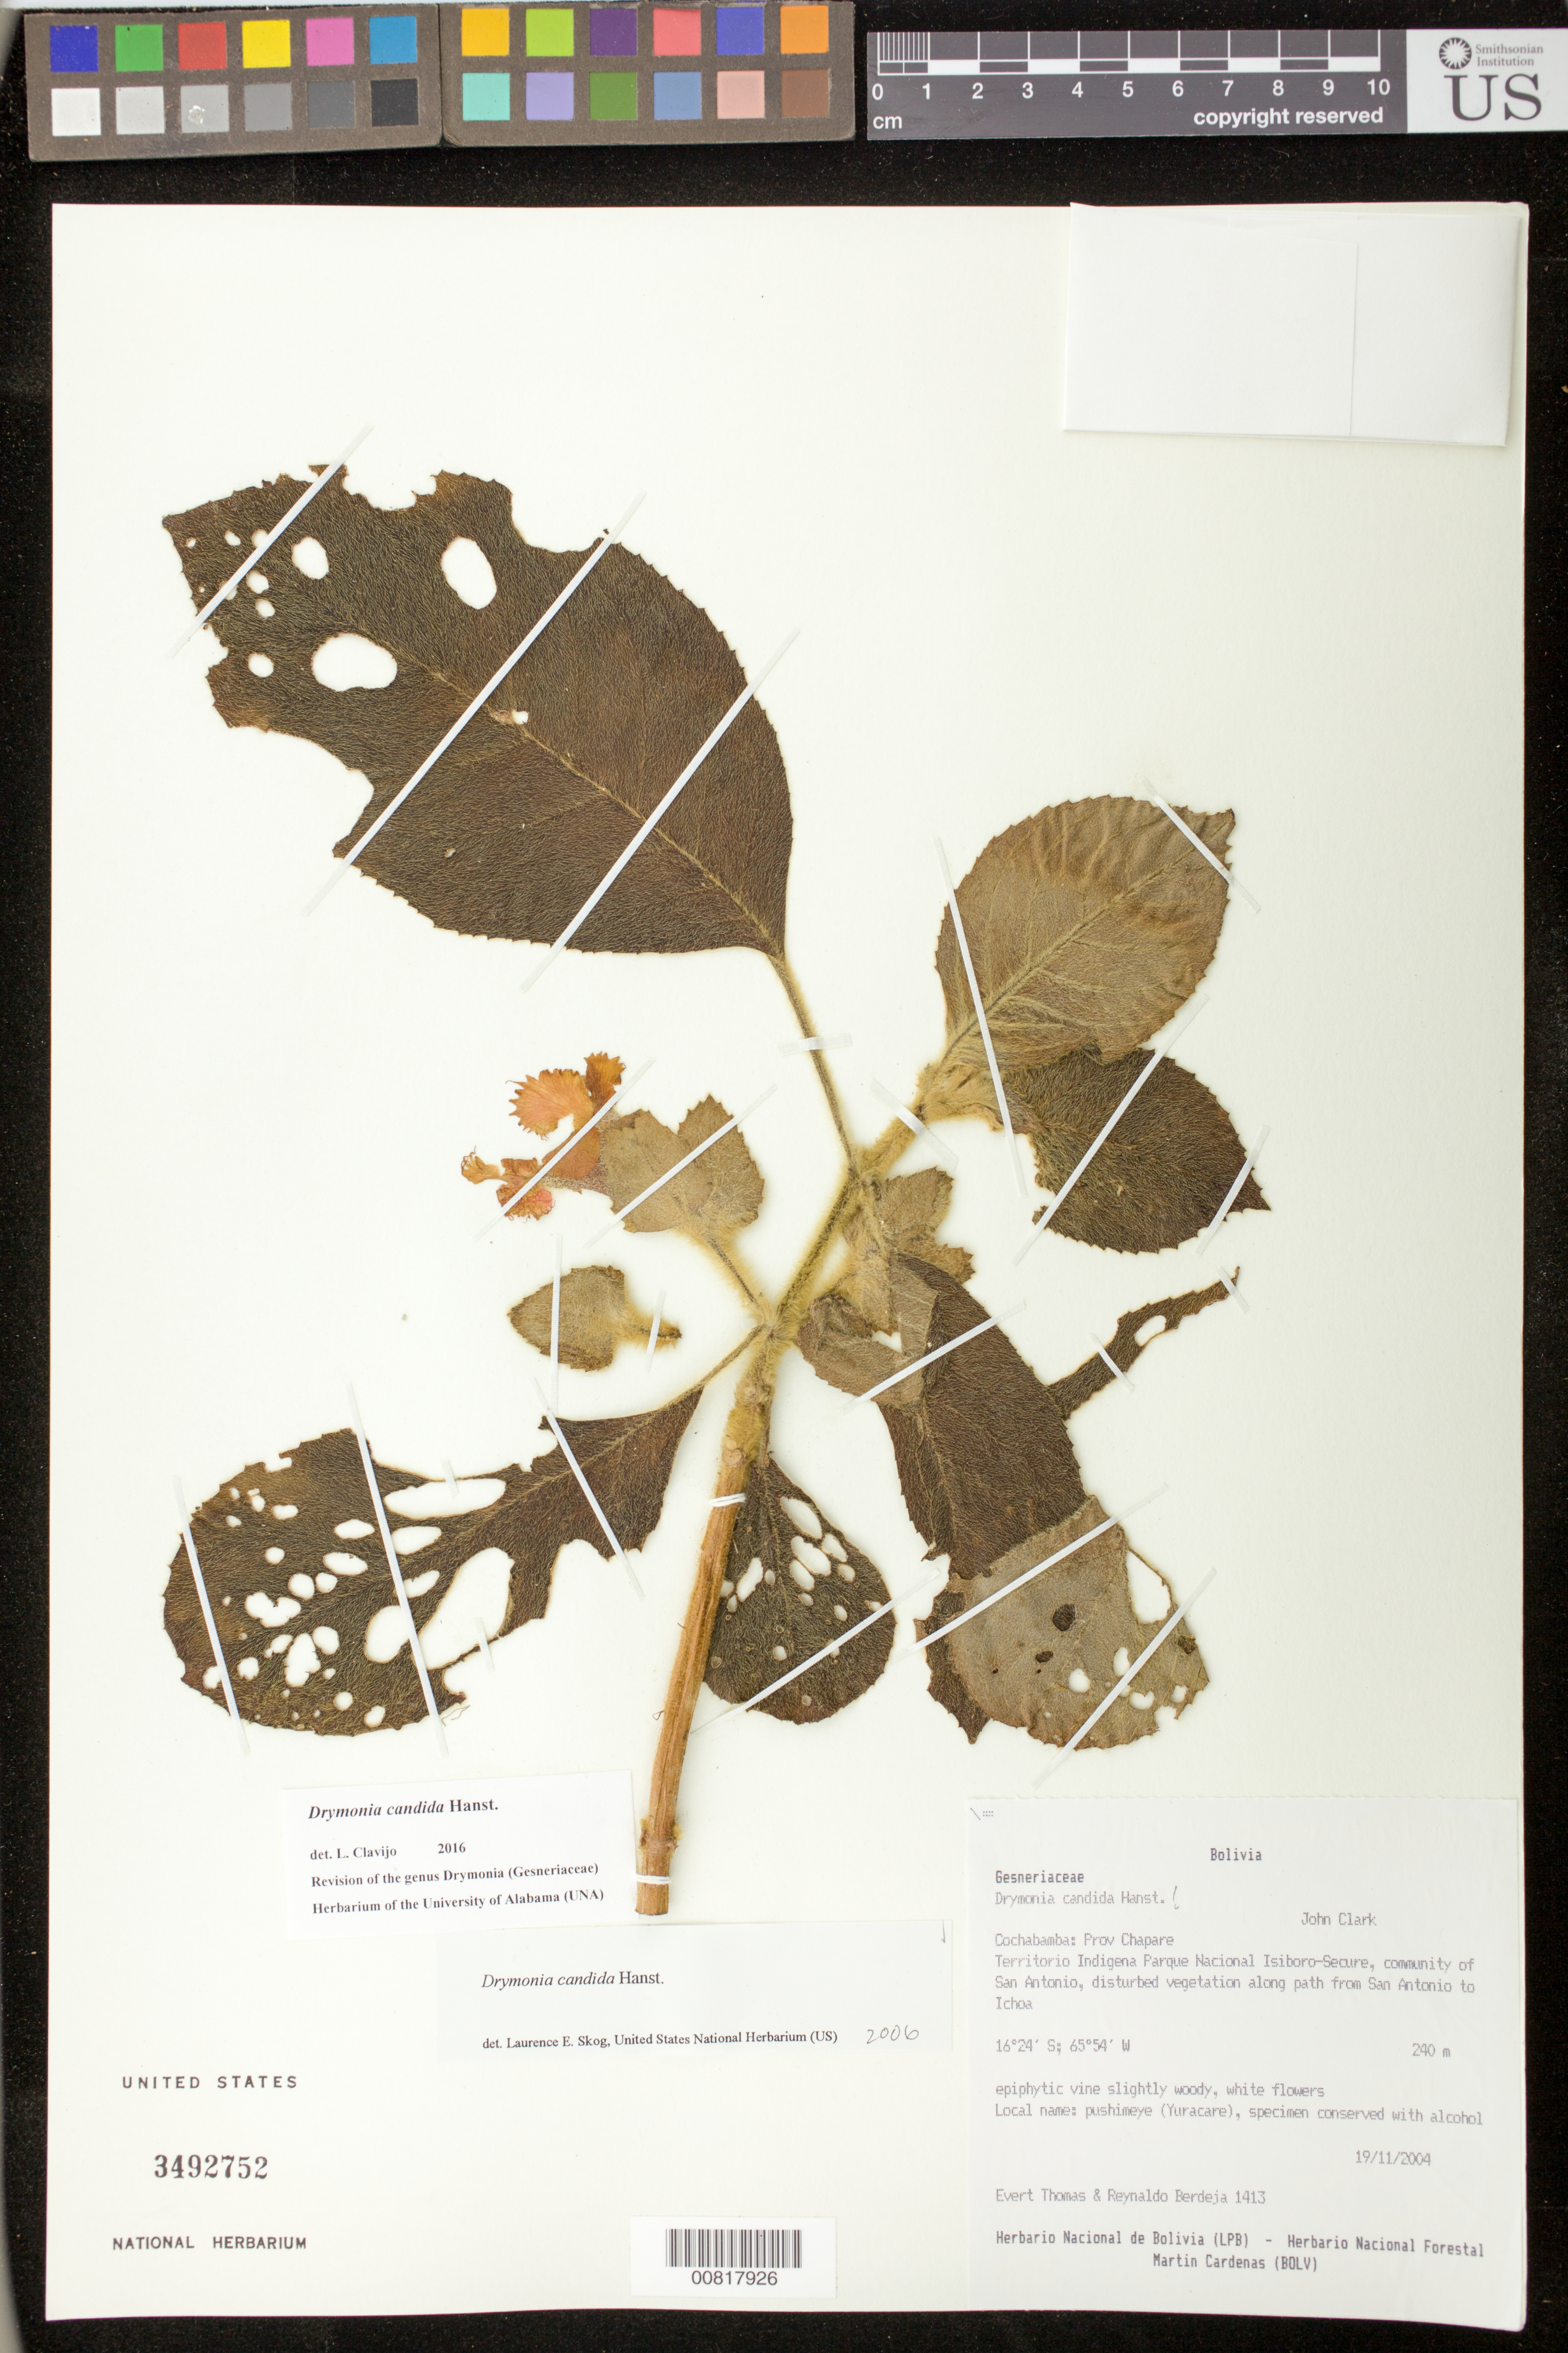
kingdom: Plantae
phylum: Tracheophyta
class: Magnoliopsida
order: Lamiales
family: Gesneriaceae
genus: Drymonia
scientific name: Drymonia candida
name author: Hanst.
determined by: Skog, Laurence E.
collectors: E. Thomas & R. Berdeja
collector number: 1413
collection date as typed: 19 Nov 2004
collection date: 2004-11-19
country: Bolivia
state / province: Cochabamba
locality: Cochabamba: Prov. Chapare. Territorio Indigena Parque Nacional Isiboro-Secure, community of San Antonio, along path from San Antonio to Ichoa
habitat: Disturbed vegetation along path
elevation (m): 240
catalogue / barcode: US 3492752